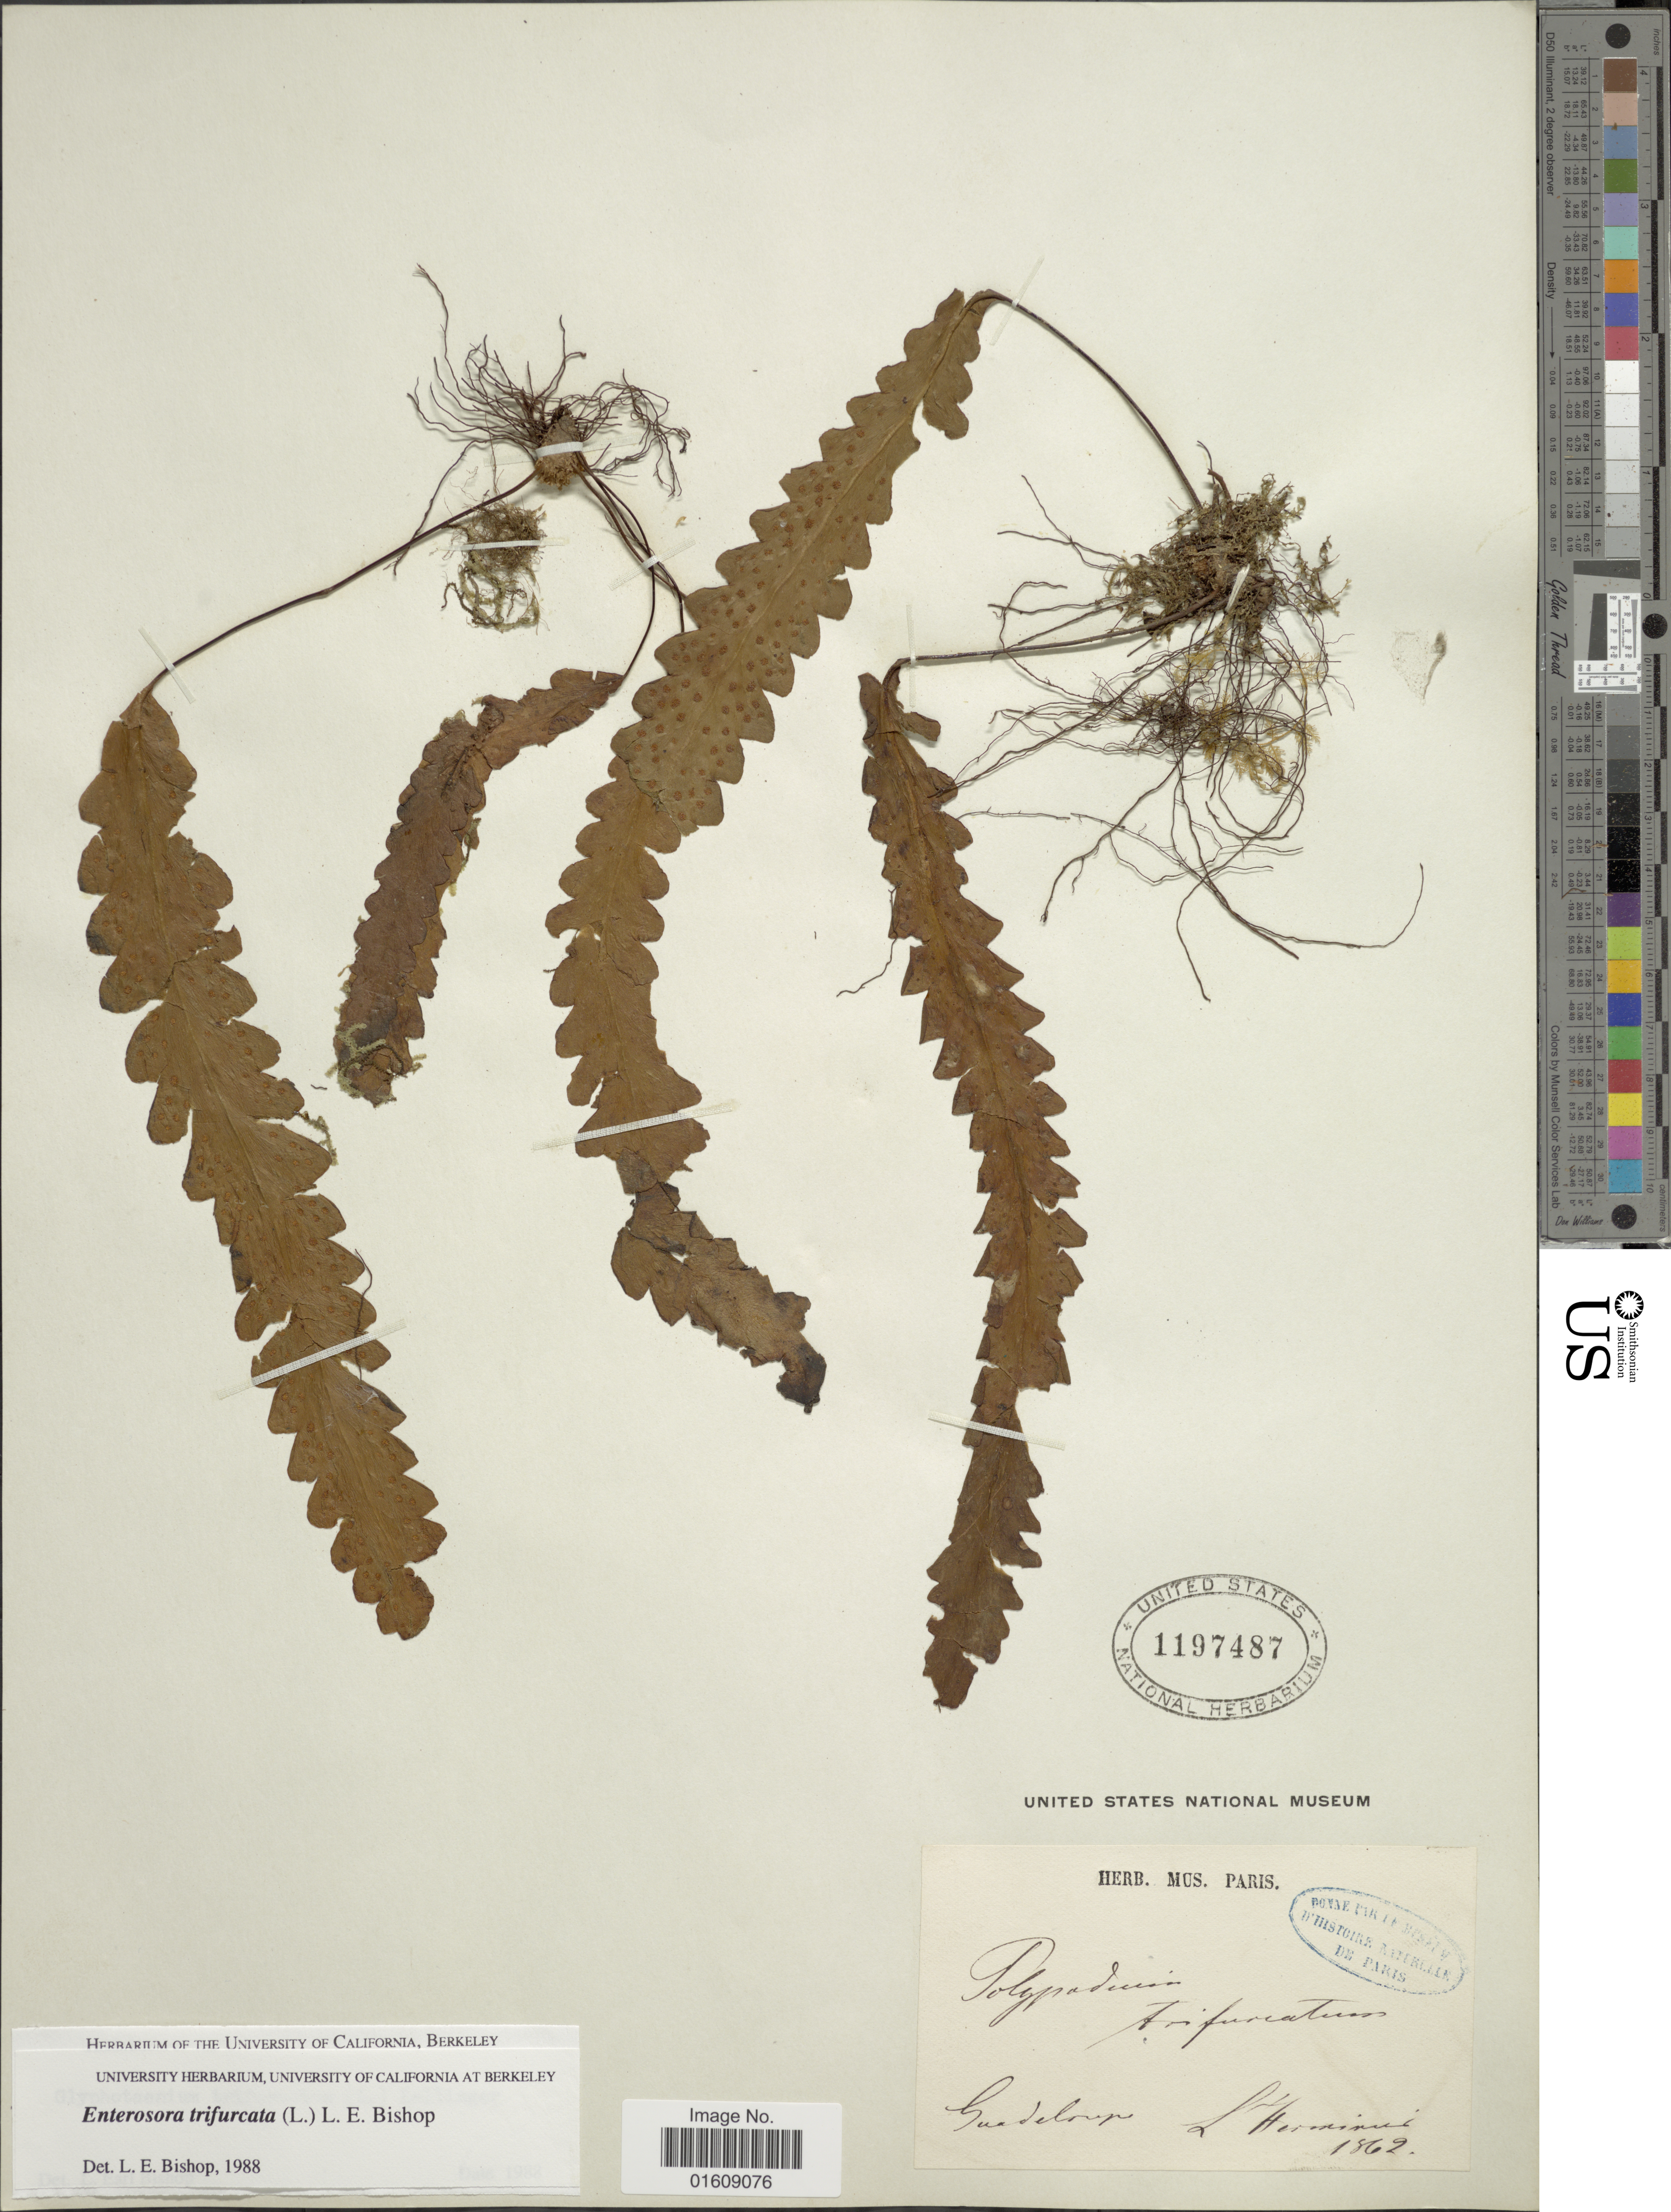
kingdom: Plantae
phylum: Tracheophyta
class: Polypodiopsida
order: Polypodiales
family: Polypodiaceae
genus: Enterosora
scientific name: Enterosora trifurcata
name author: (L.) L.E. Bishop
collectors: -. L'Herminier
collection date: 1862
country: Guadeloupe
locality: Guadeloupe.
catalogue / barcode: US 1197487